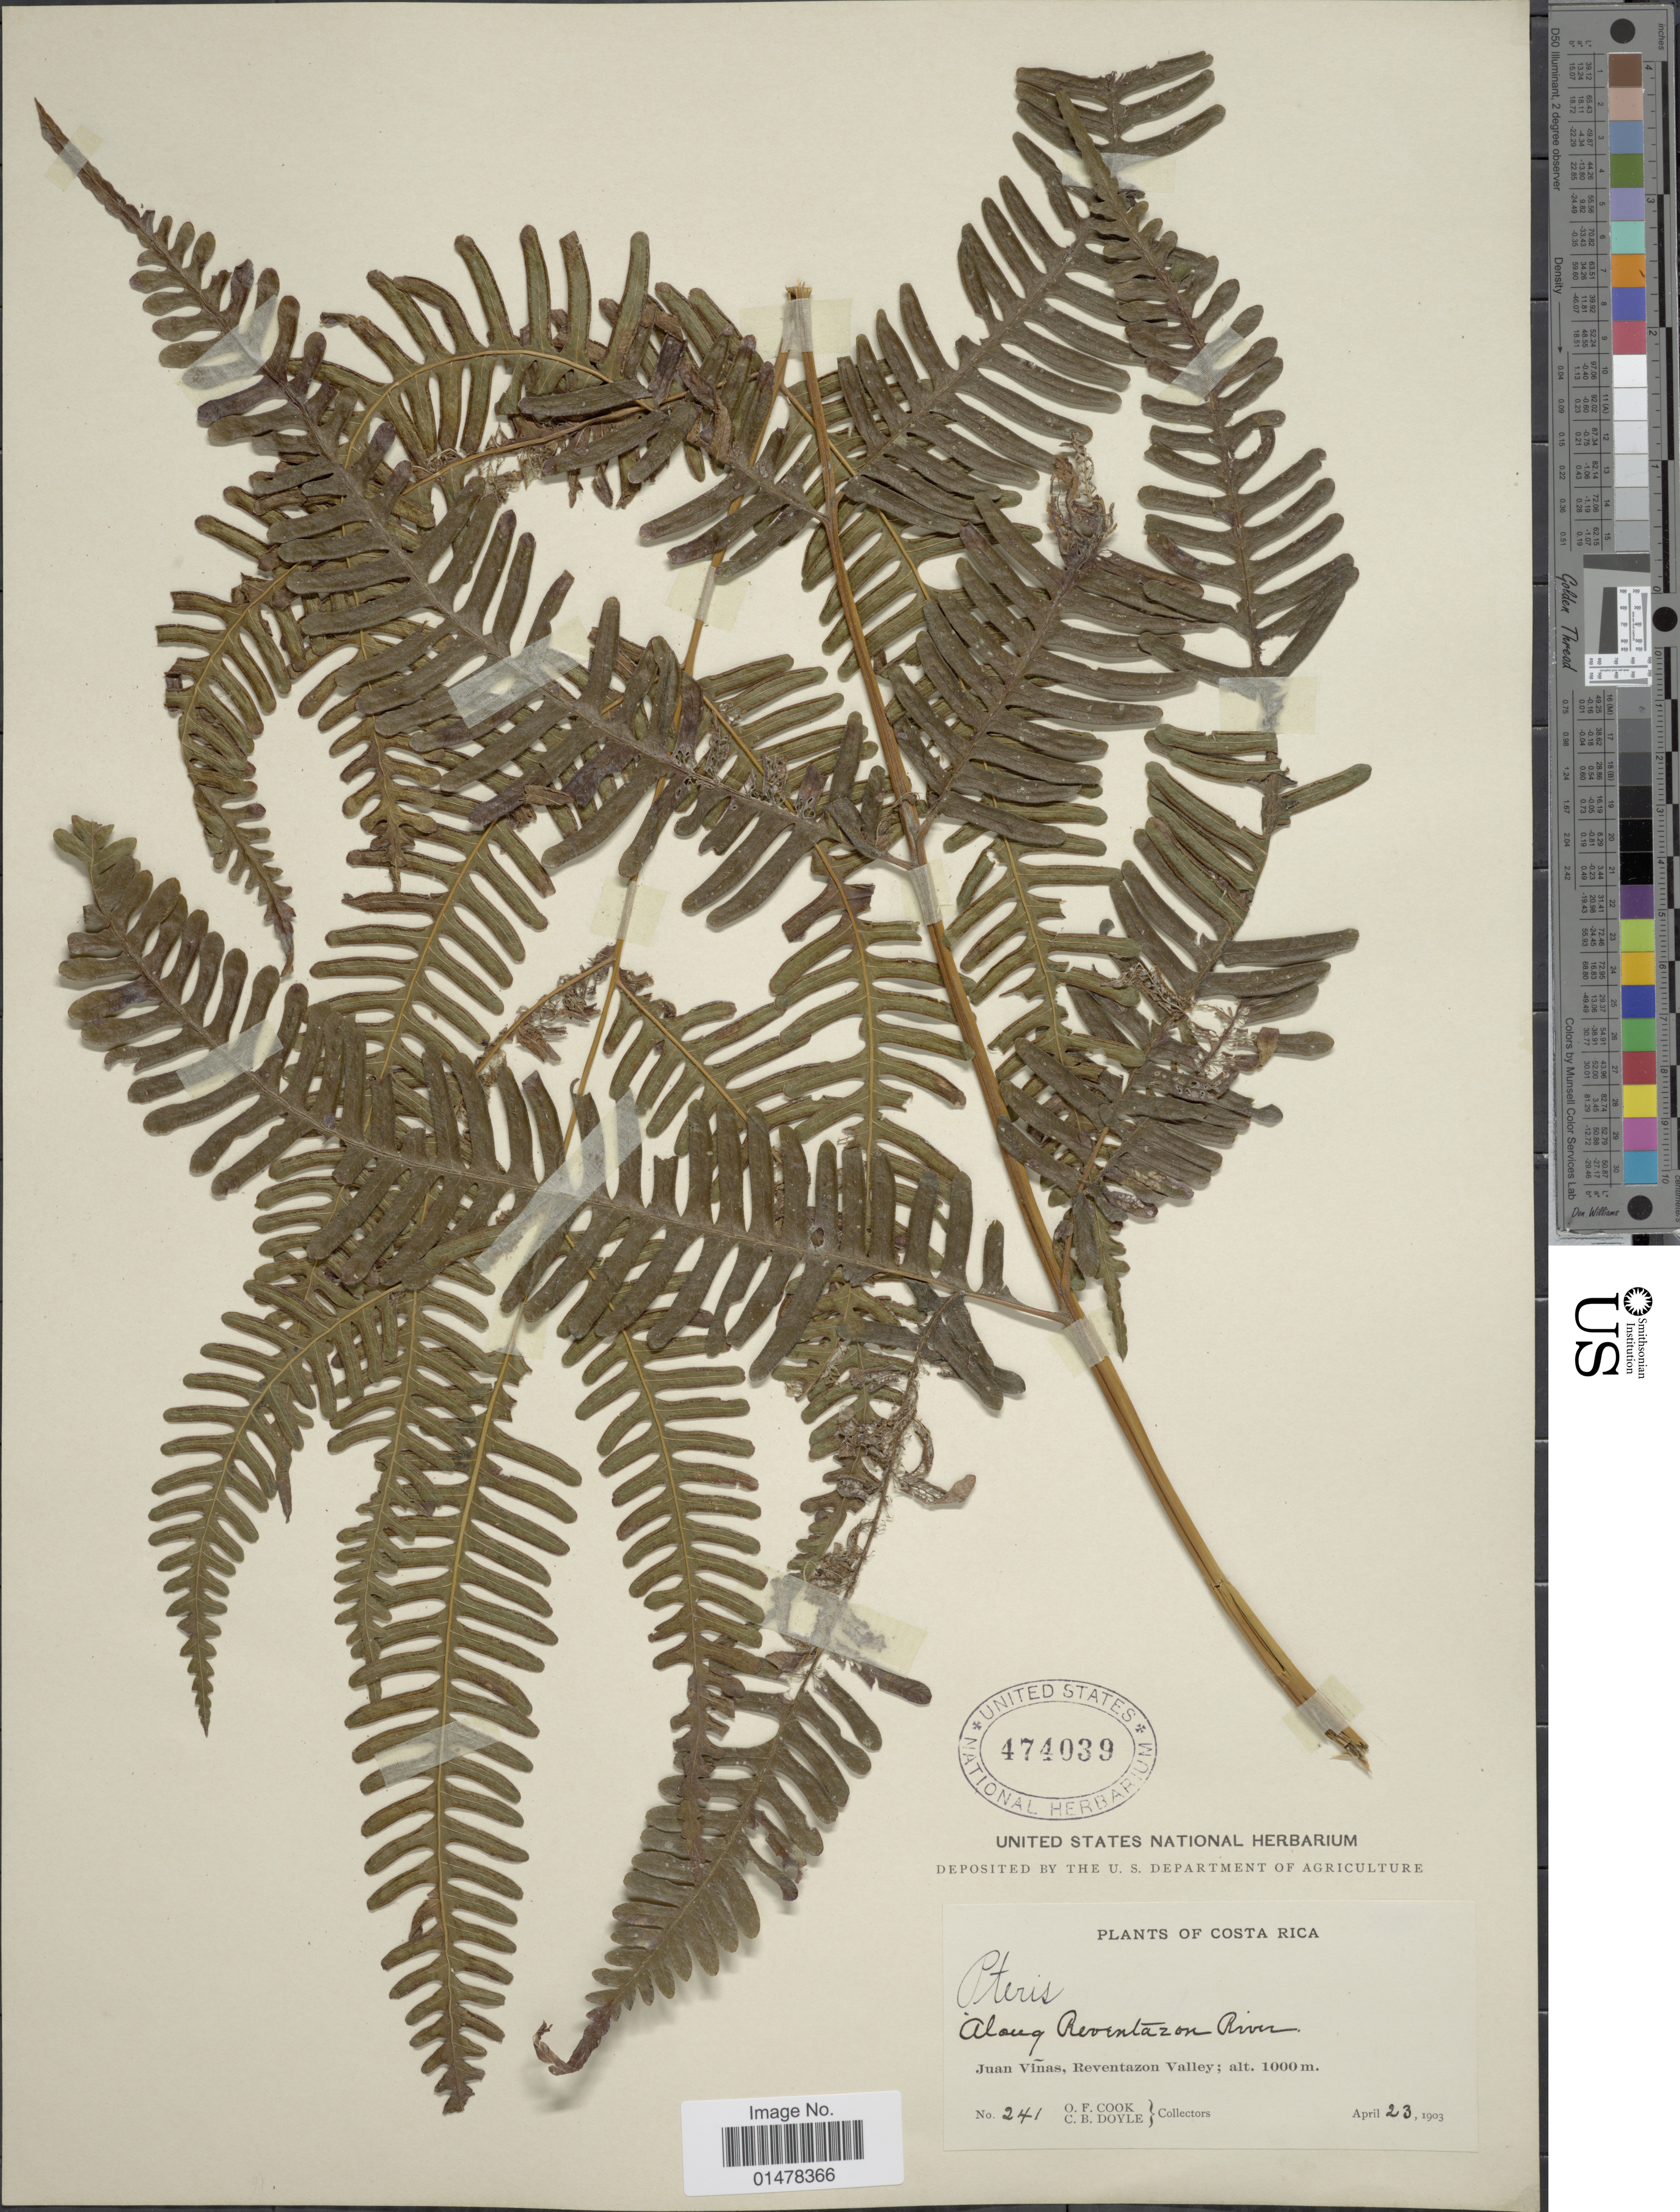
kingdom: Plantae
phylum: Tracheophyta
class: Polypodiopsida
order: Polypodiales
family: Pteridaceae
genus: Pteris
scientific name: Pteris quadriaurita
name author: Retz.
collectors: O. F. Cook & C. Doyle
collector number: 241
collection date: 1903-04-23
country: Costa Rica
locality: Juan Viñas, Reventazon Valley.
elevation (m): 1000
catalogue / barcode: US 474039